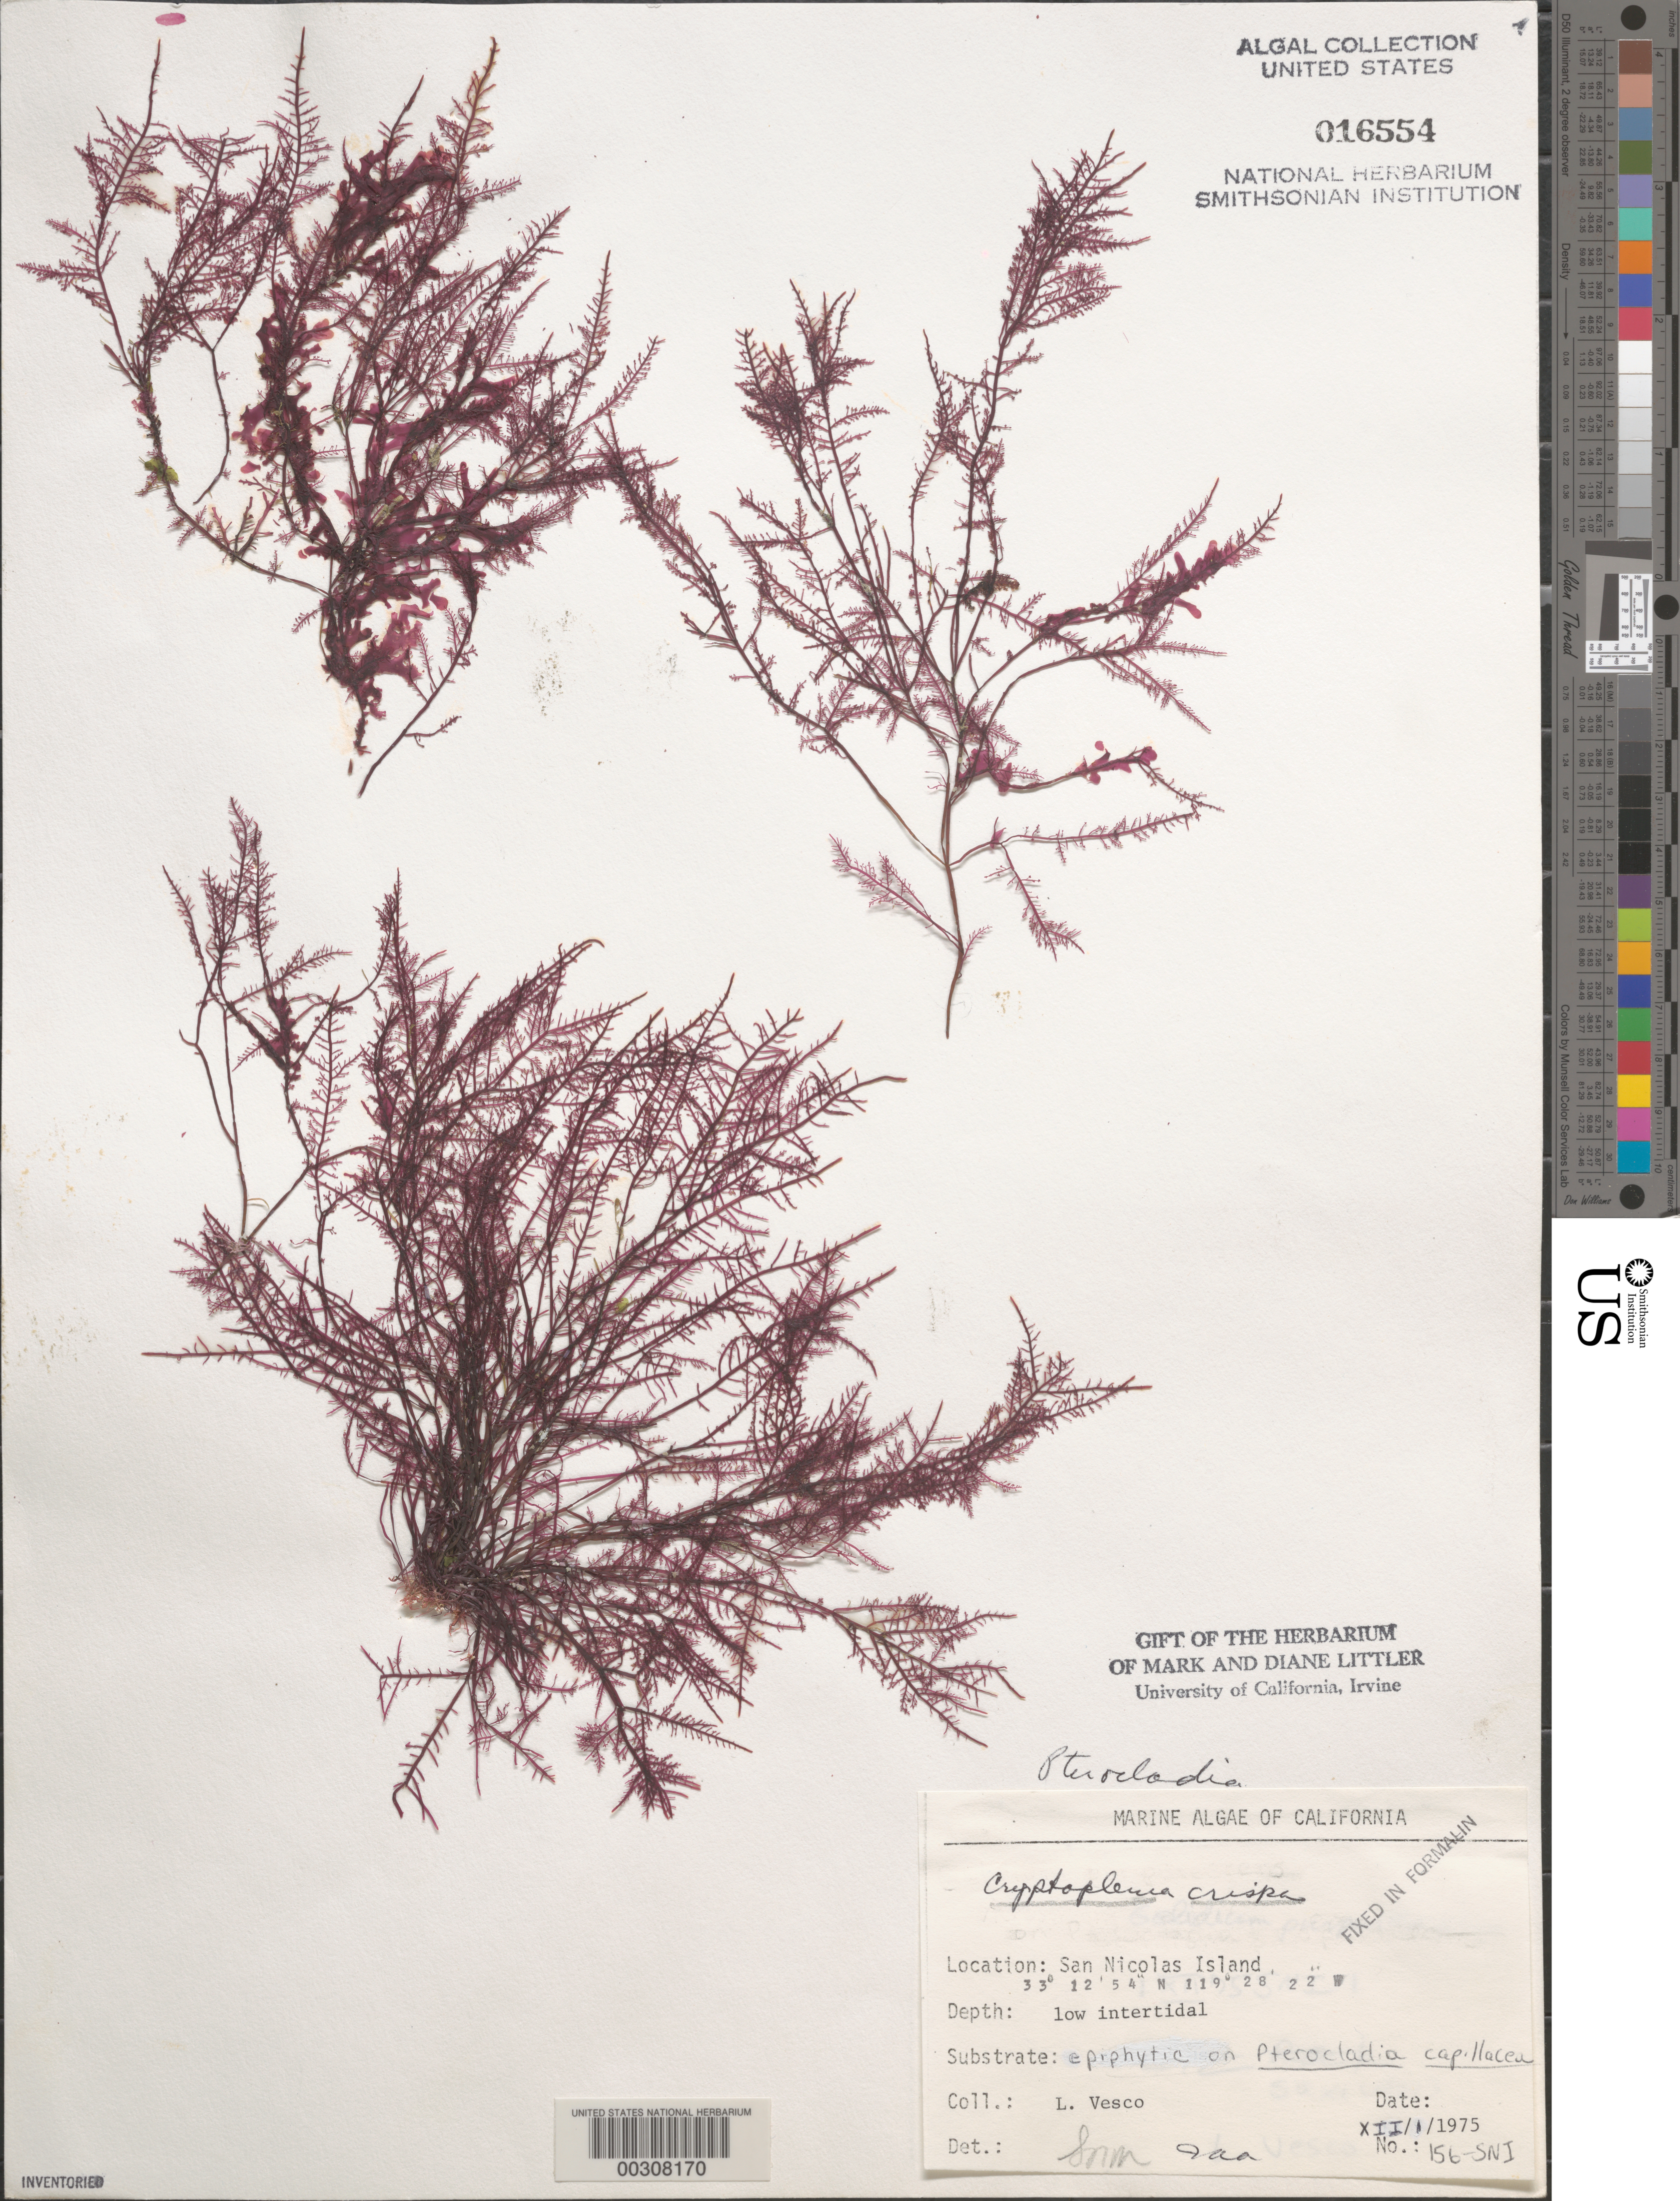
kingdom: Plantae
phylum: Rhodophyta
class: Florideophyceae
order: Ceramiales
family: Delesseriaceae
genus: Cryptopleura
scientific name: Cryptopleura crispa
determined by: Murray, S. N.; Abbott, I. A.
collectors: L. Vesco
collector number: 156-sni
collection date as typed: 01 Dec 1975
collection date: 1975-12-01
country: United States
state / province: California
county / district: Ventura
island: San Nicolas Island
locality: Dutch Harbor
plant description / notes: BLM-SOCALBIGHT Rocky Intertidal Survey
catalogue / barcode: US 16554